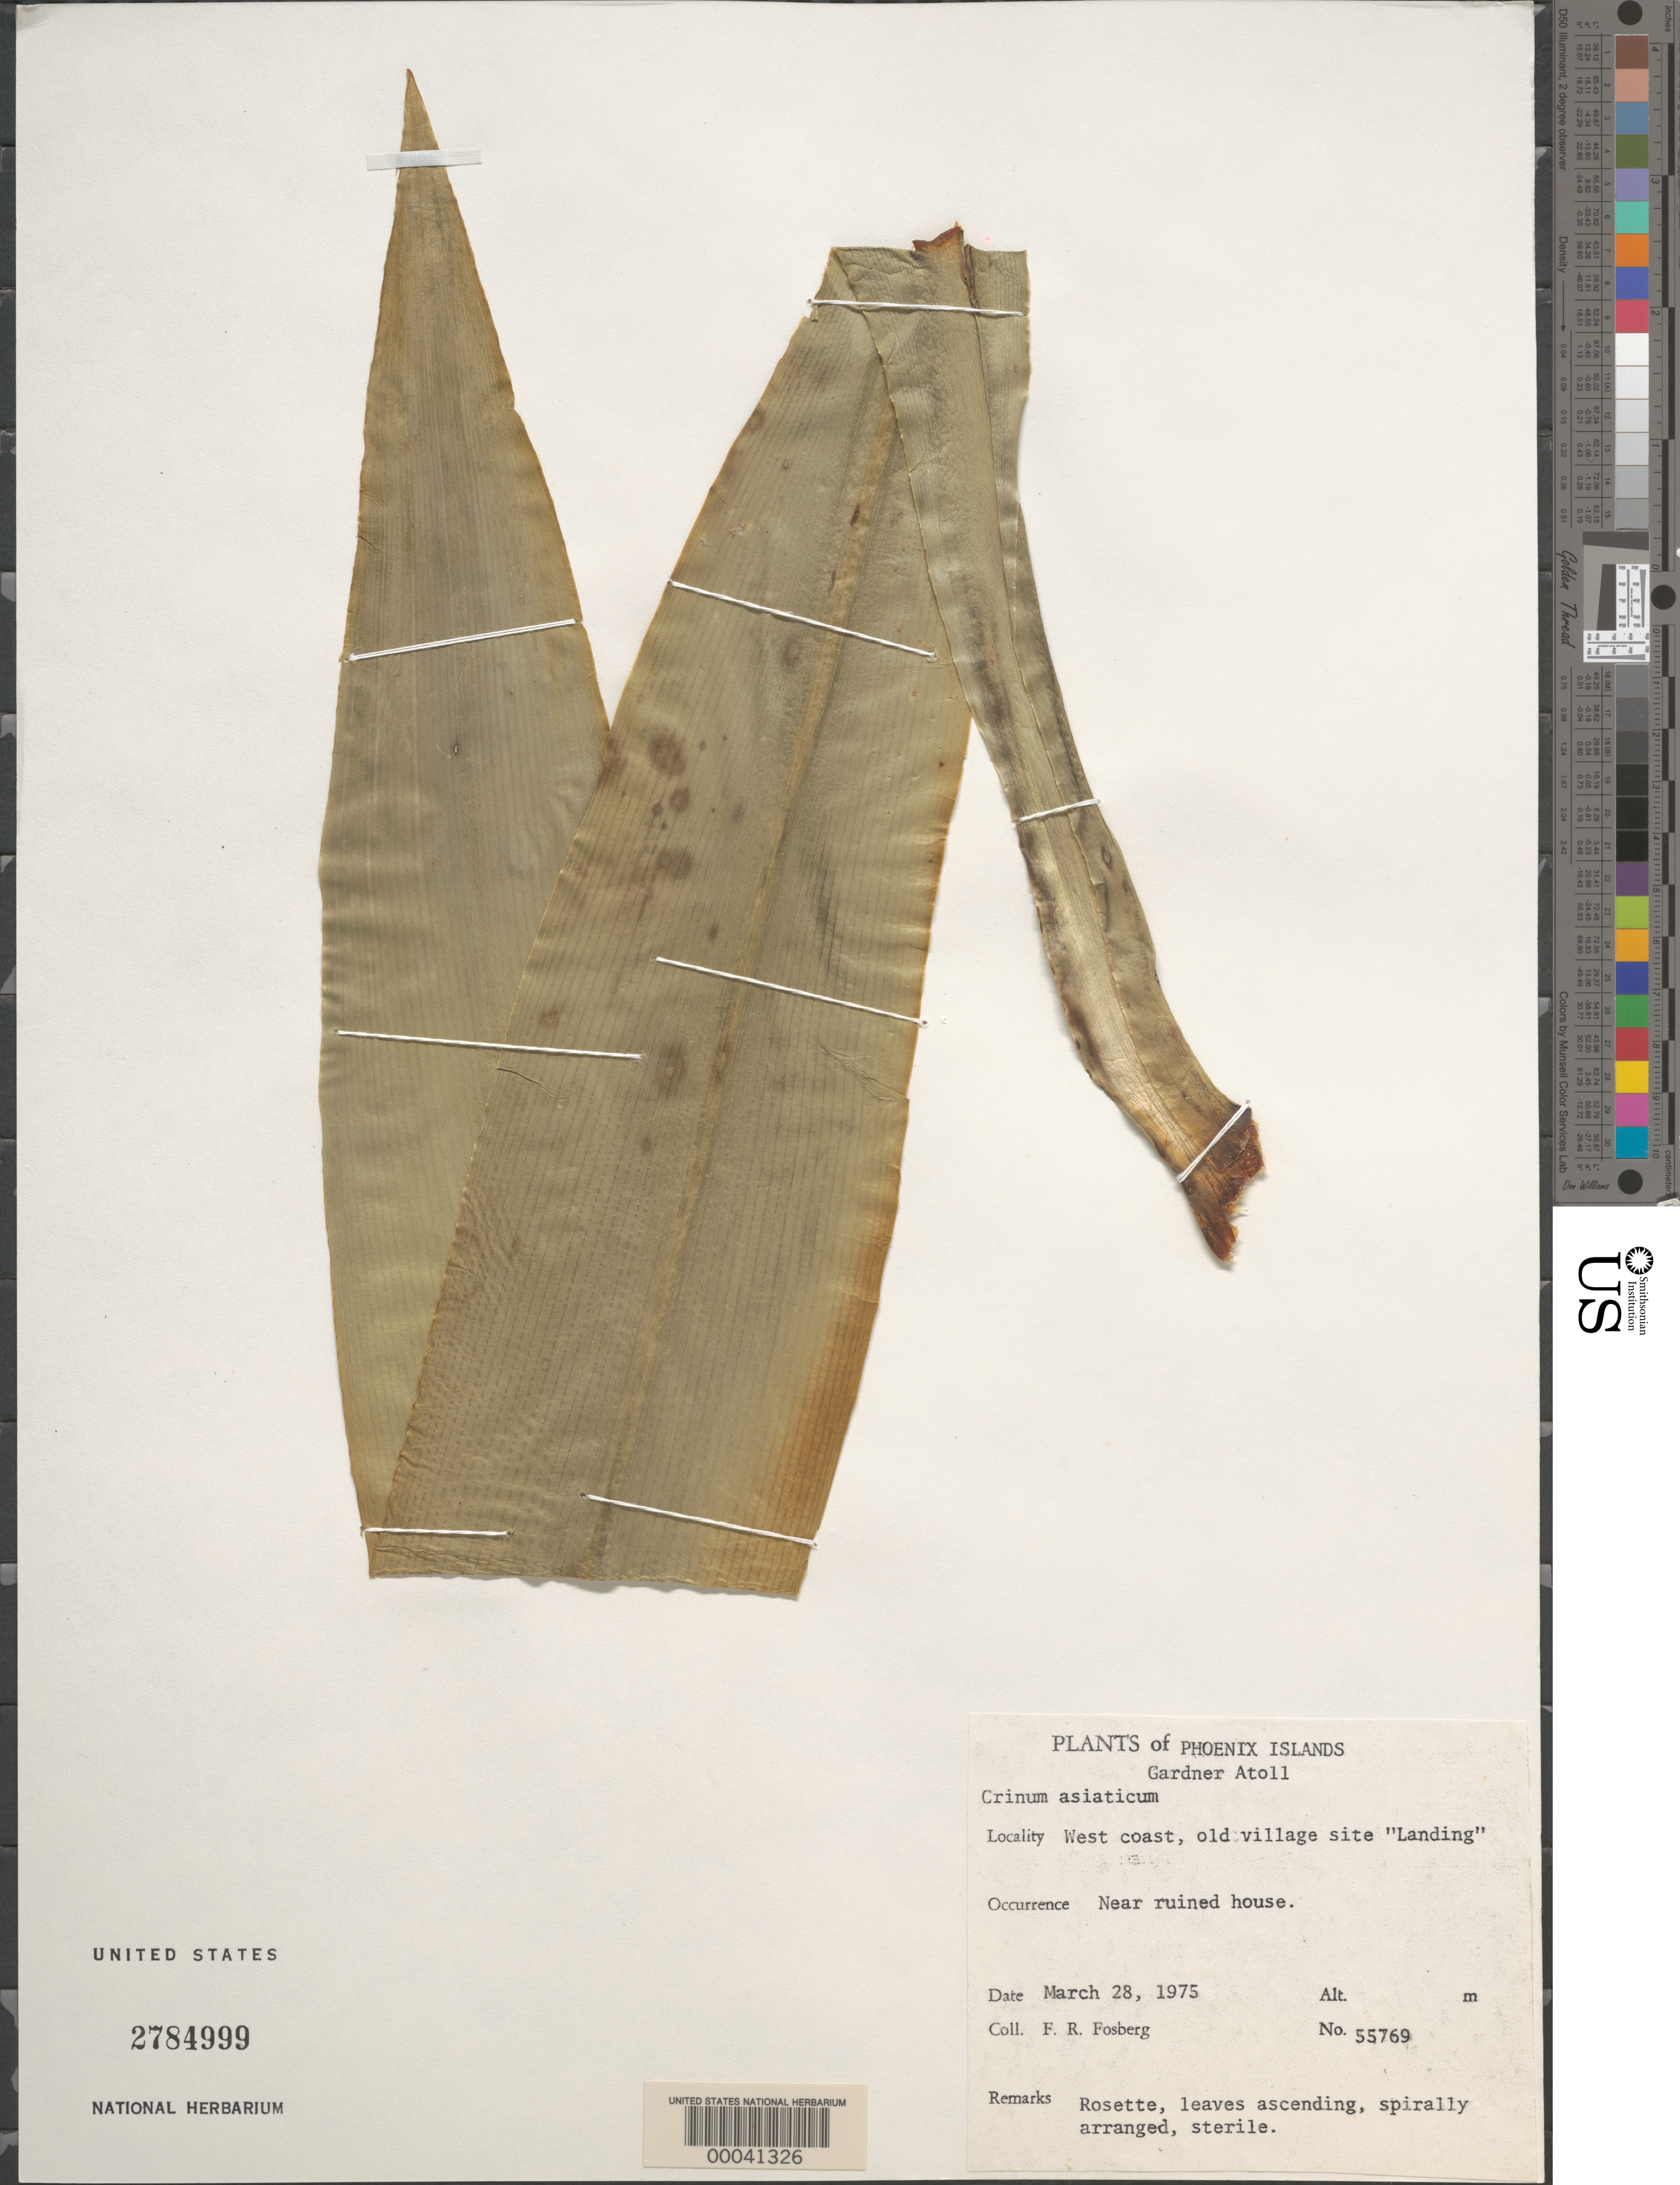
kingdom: Plantae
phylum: Tracheophyta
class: Liliopsida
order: Asparagales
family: Amaryllidaceae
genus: Crinum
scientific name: Crinum asiaticum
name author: L.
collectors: F. R. Fosberg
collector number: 55769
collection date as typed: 28 Mar 1975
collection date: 1975-03-28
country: Kiribati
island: Nikumaroro (Gardner) Atoll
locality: W coast, old village site "landing"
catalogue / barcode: US 2784999